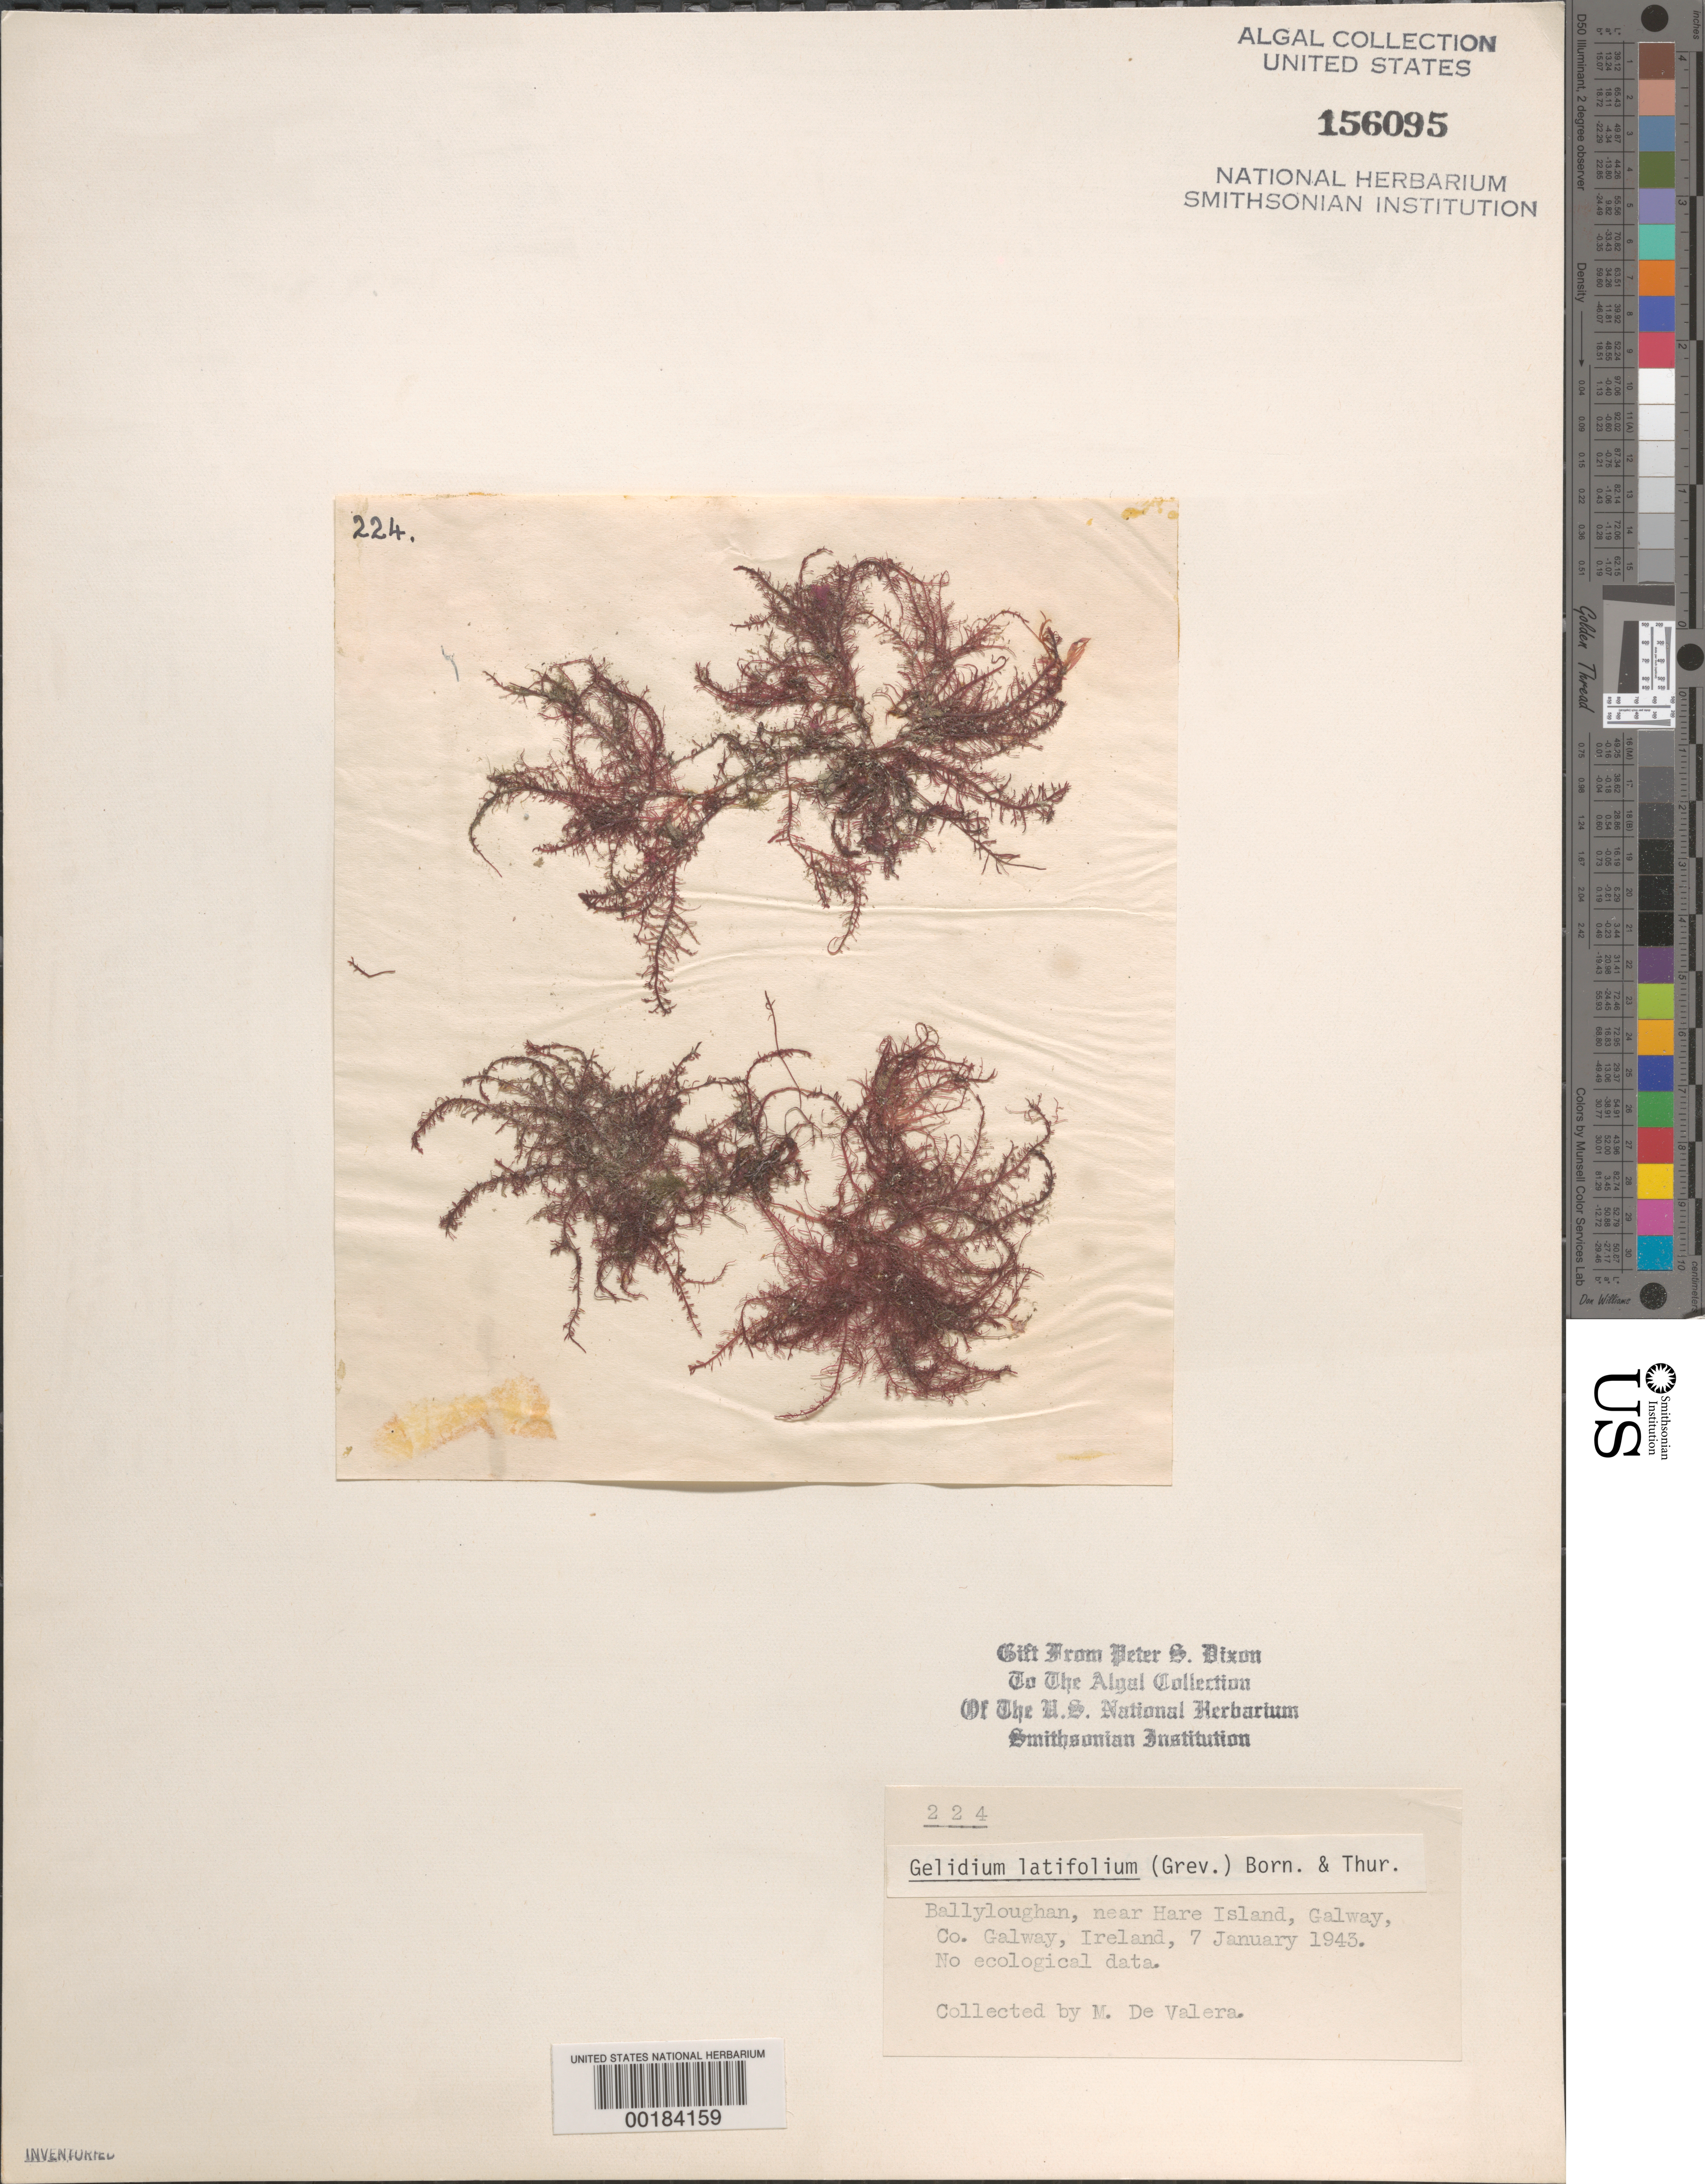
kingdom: Plantae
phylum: Rhodophyta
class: Florideophyceae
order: Gelidiales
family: Gelidiaceae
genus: Gelidium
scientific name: Gelidium spinosum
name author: (S.G. Gmel.) P.C. Silva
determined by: Algae name updating Project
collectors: M. De Valera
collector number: PSD 224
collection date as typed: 07 Jan 1943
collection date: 1943-01-07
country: Ireland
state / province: Connaught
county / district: Galway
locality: Ballyloughan, near Hare Island, Galway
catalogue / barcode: US 156095